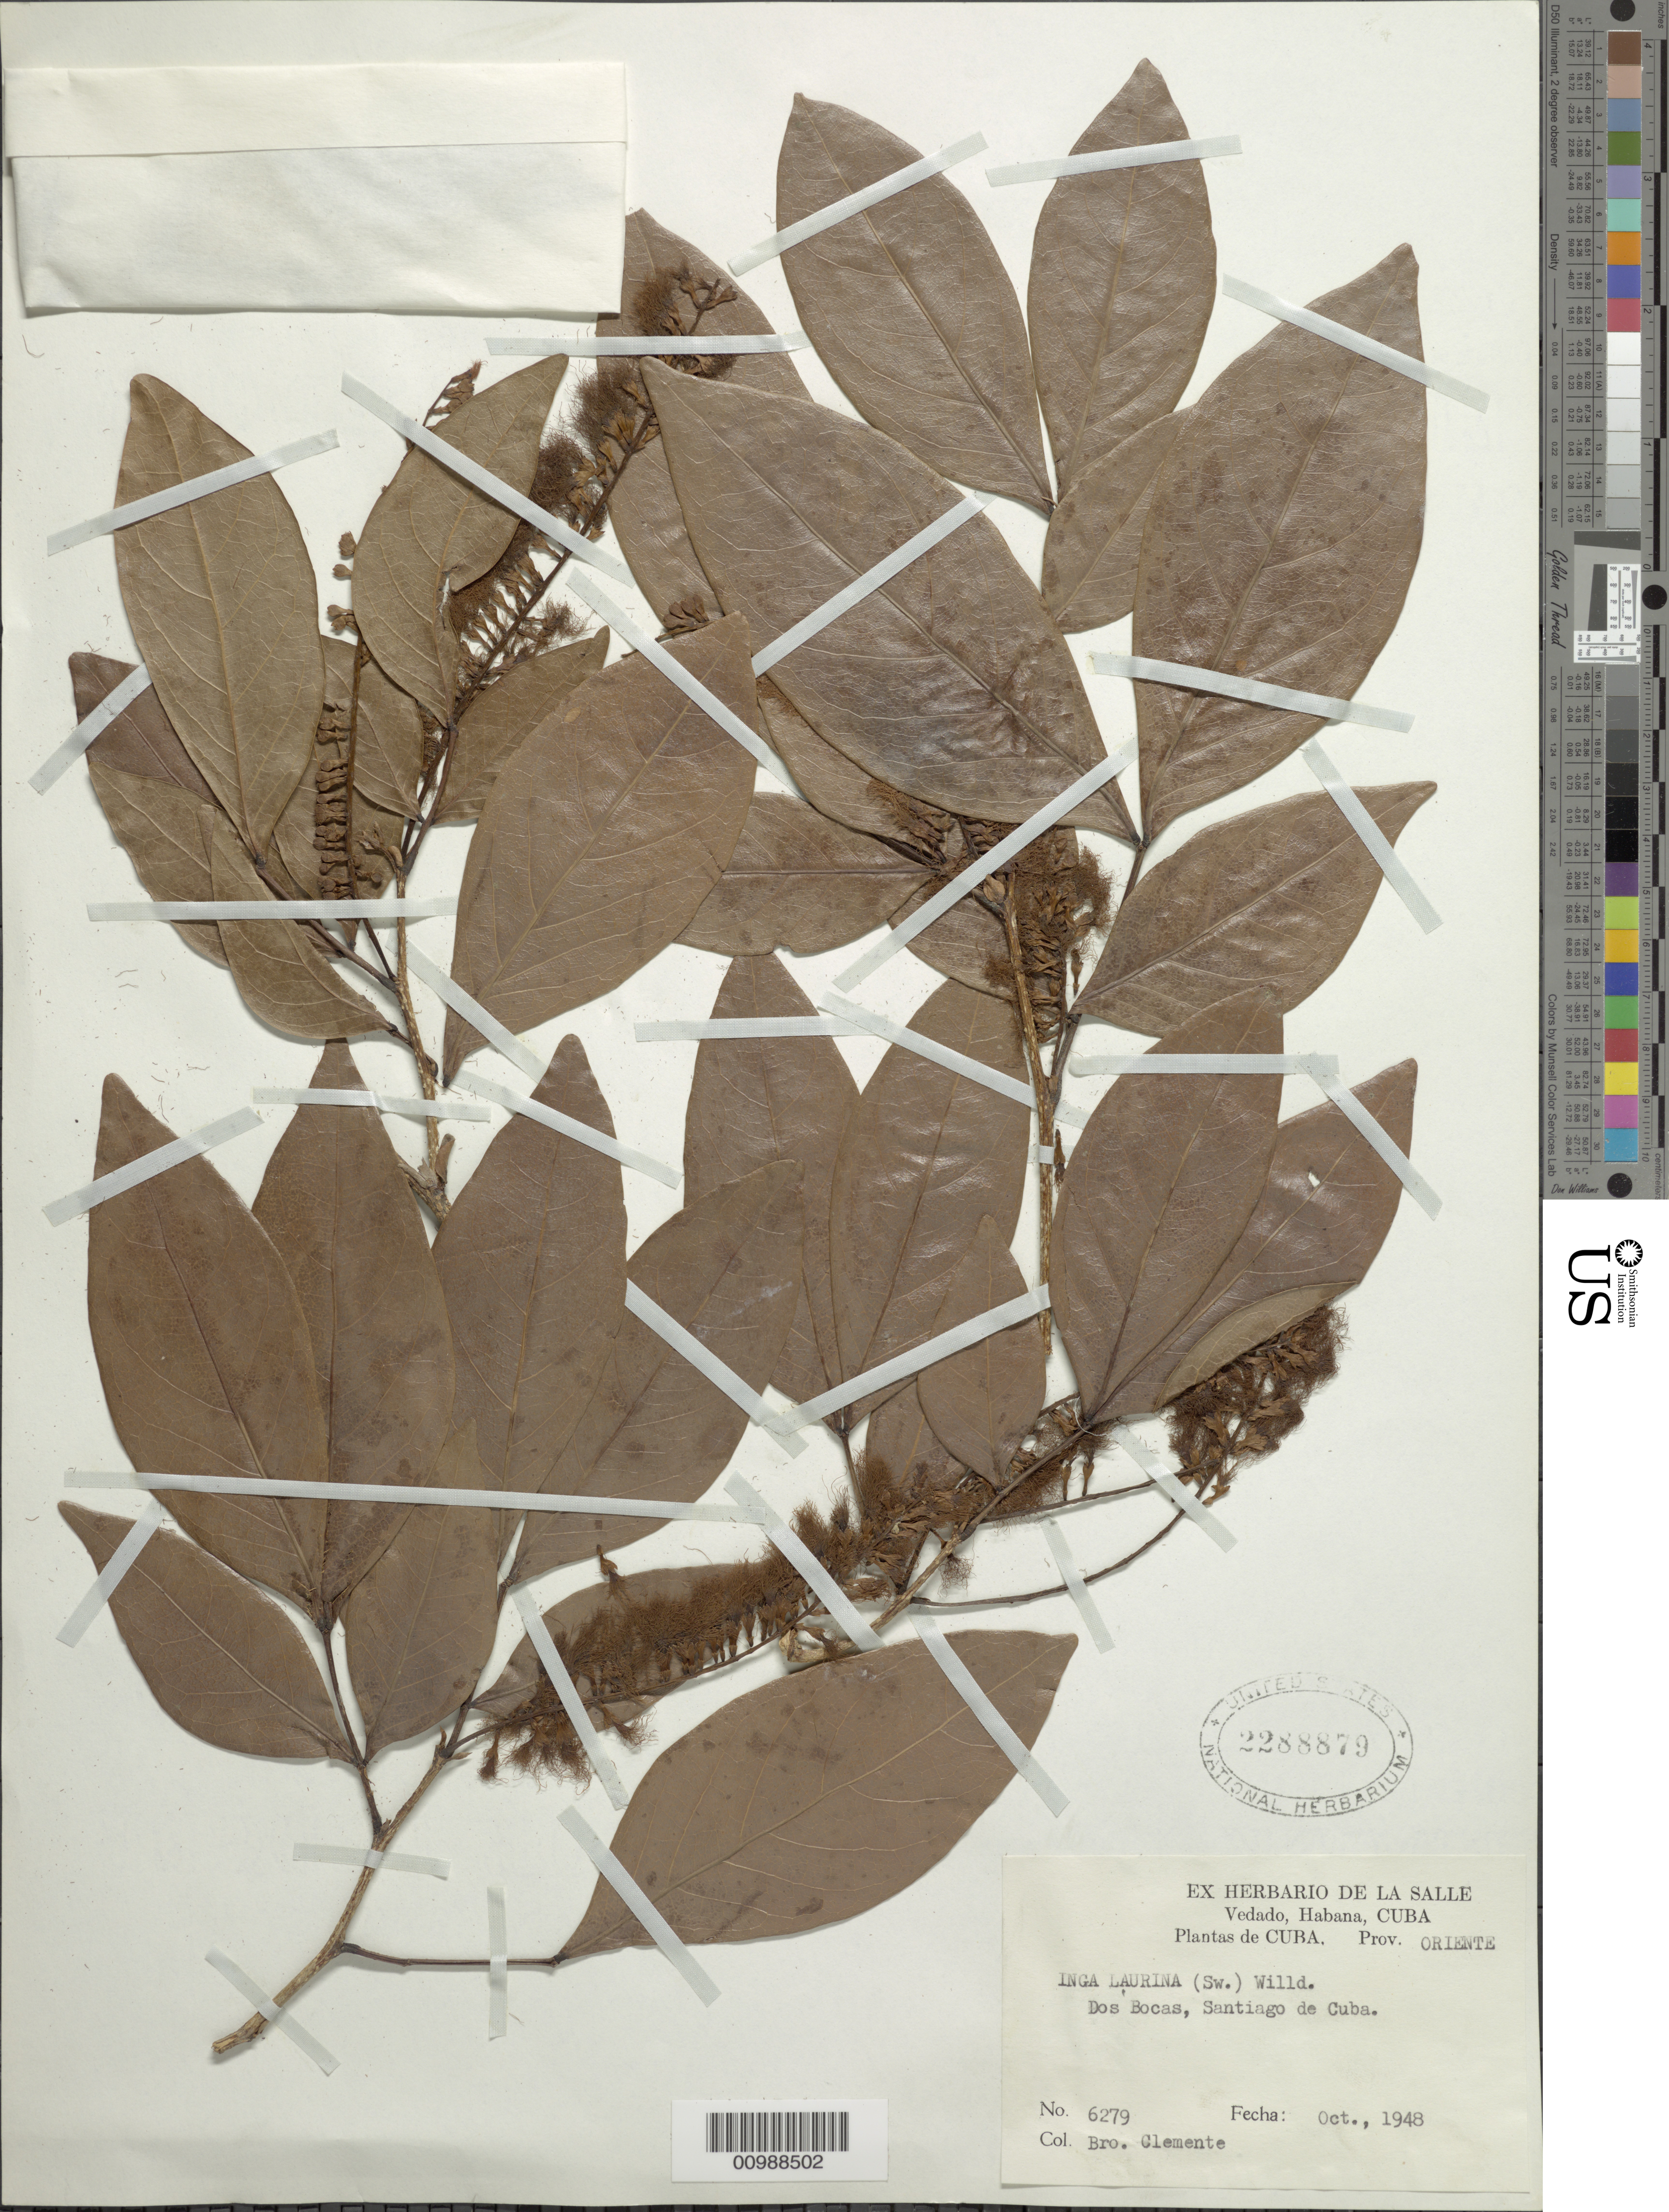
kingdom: Plantae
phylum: Tracheophyta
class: Magnoliopsida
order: Fabales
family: Fabaceae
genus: Inga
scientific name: Inga laurina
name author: (Sw.) Willd.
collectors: Bro. Clemente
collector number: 6279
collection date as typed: Oct 1948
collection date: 1948-10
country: Cuba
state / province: Santiago de Cuba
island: Cuba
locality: Dos Bocas, Santiago de Cuba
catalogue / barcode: US 2288879